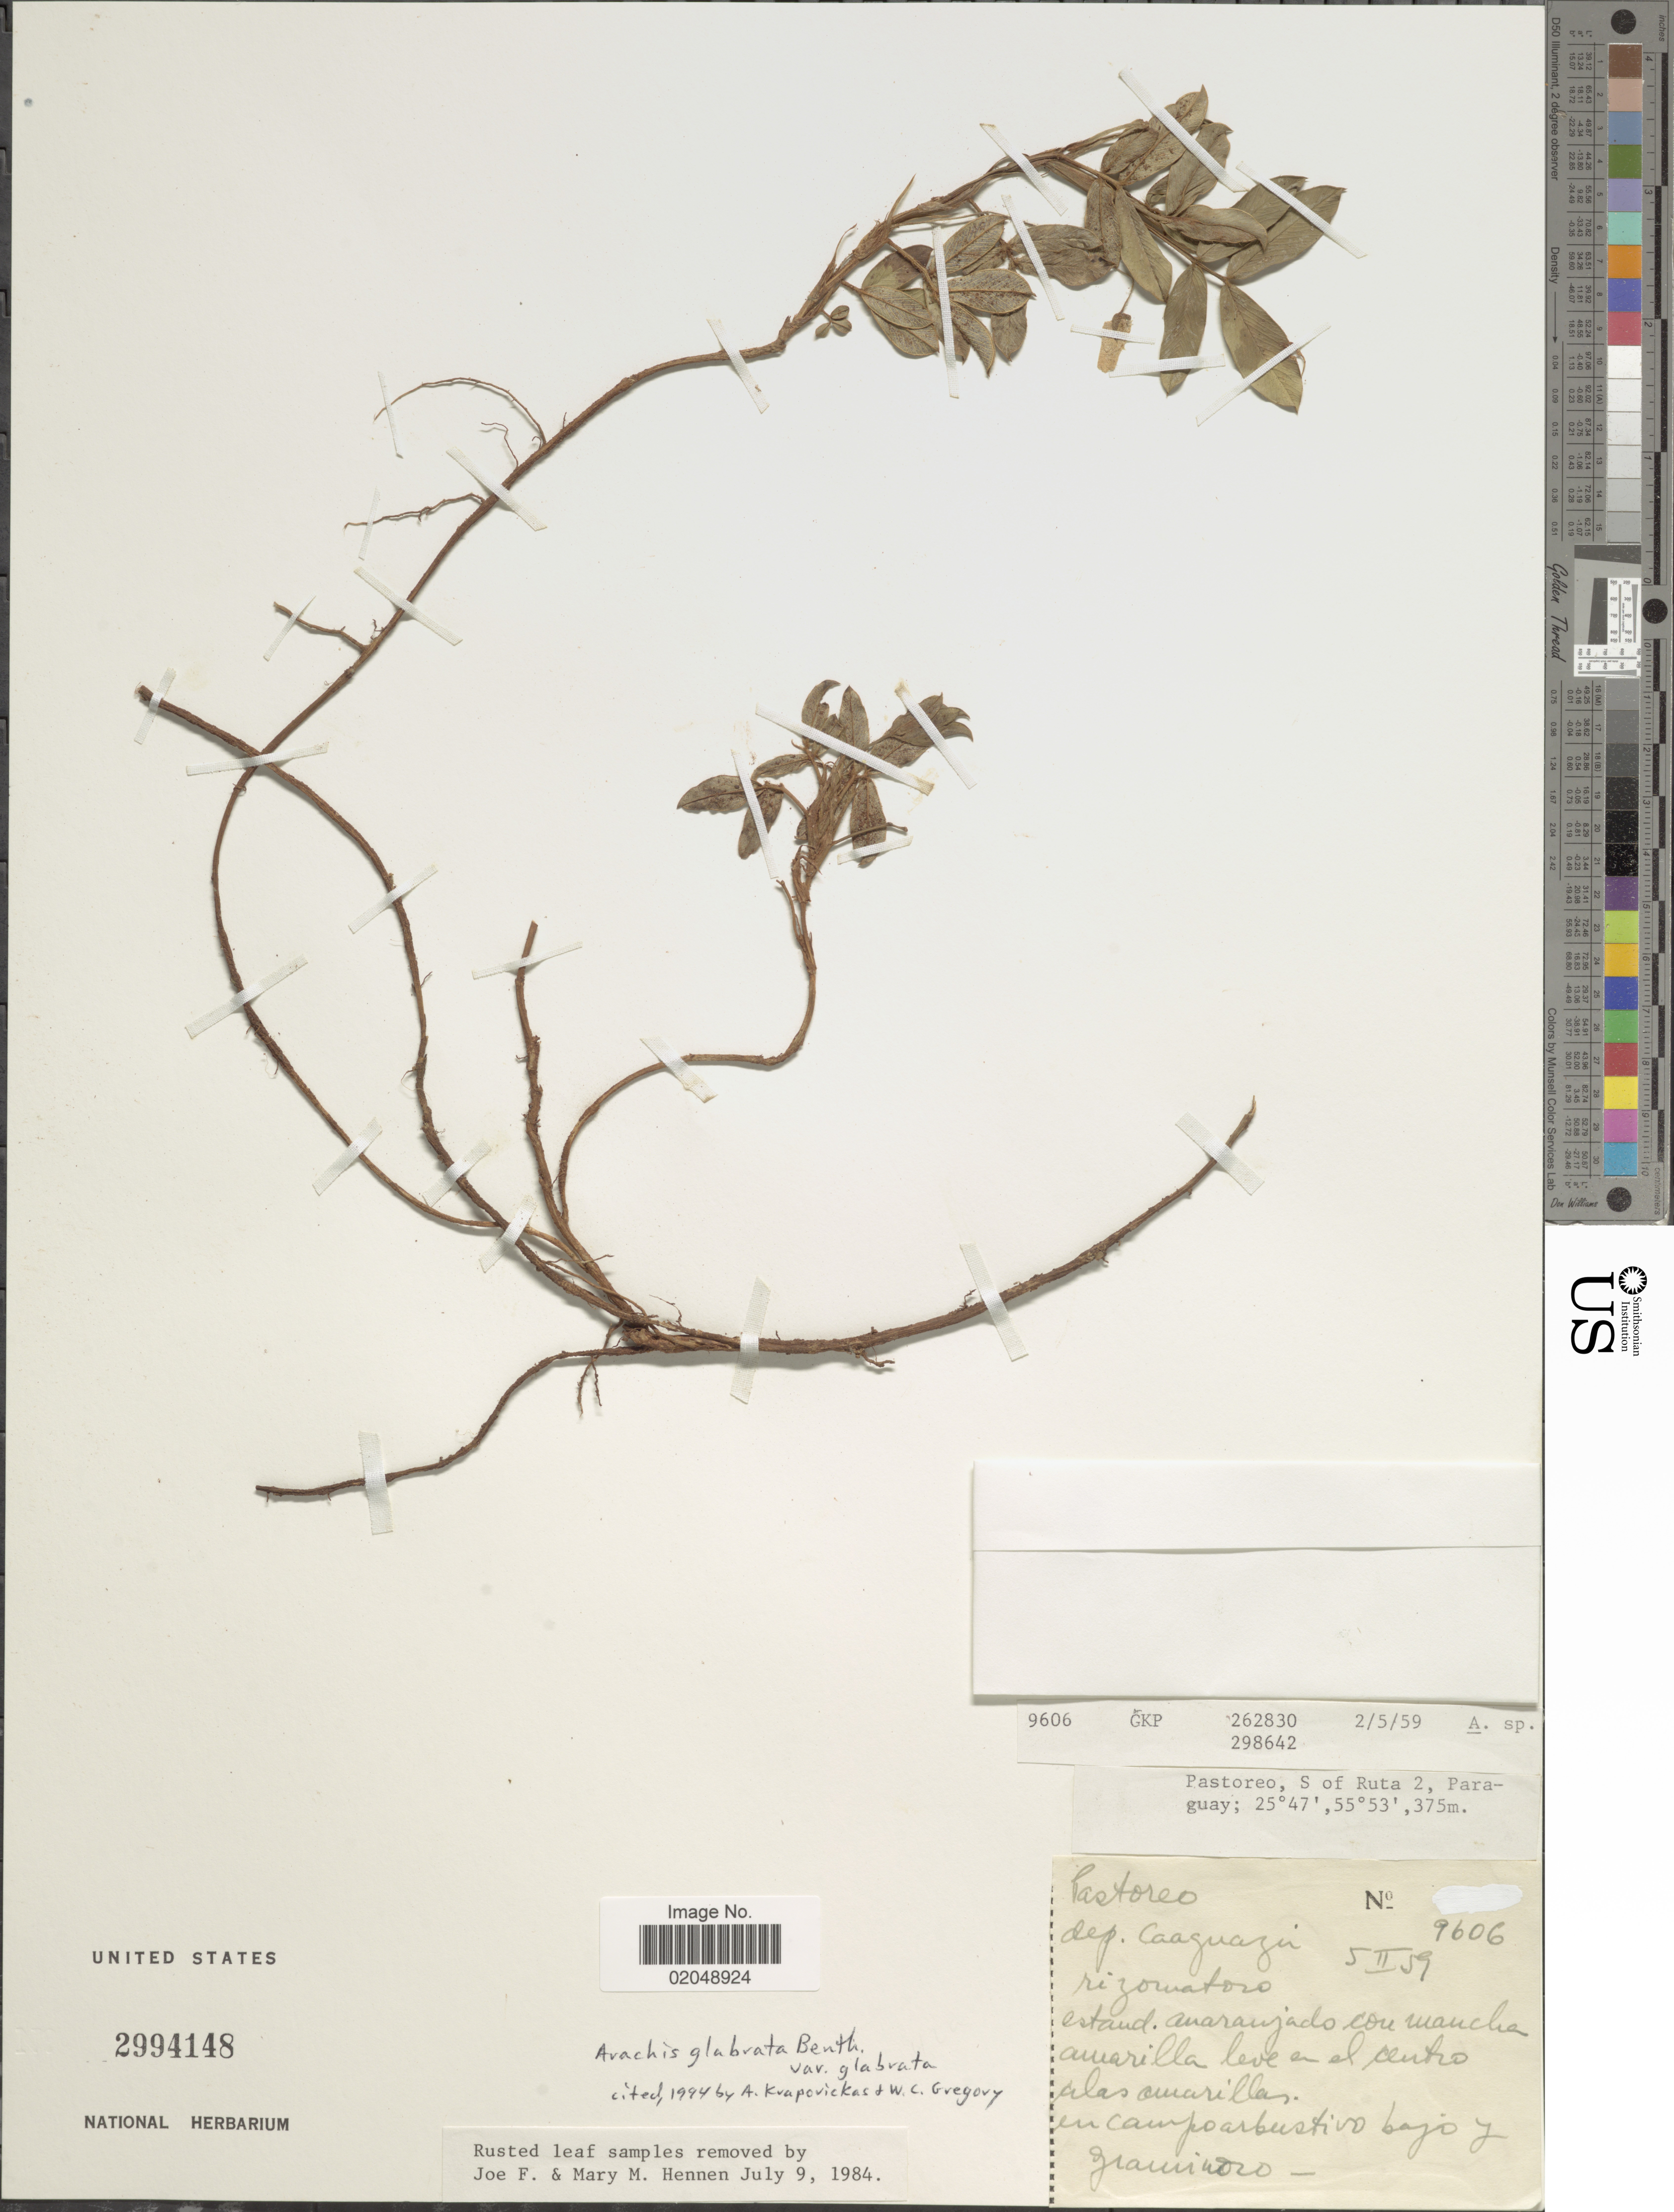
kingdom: Plantae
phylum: Tracheophyta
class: Magnoliopsida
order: Fabales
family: Fabaceae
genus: Arachis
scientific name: Arachis glabrata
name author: Benth.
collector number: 9606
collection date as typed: Transcribed d/m/y: 5/2/59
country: Paraguay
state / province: Caaguazu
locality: Pastoreo, S of Ruta 2, Rizomatoro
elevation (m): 375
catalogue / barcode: US 2994148